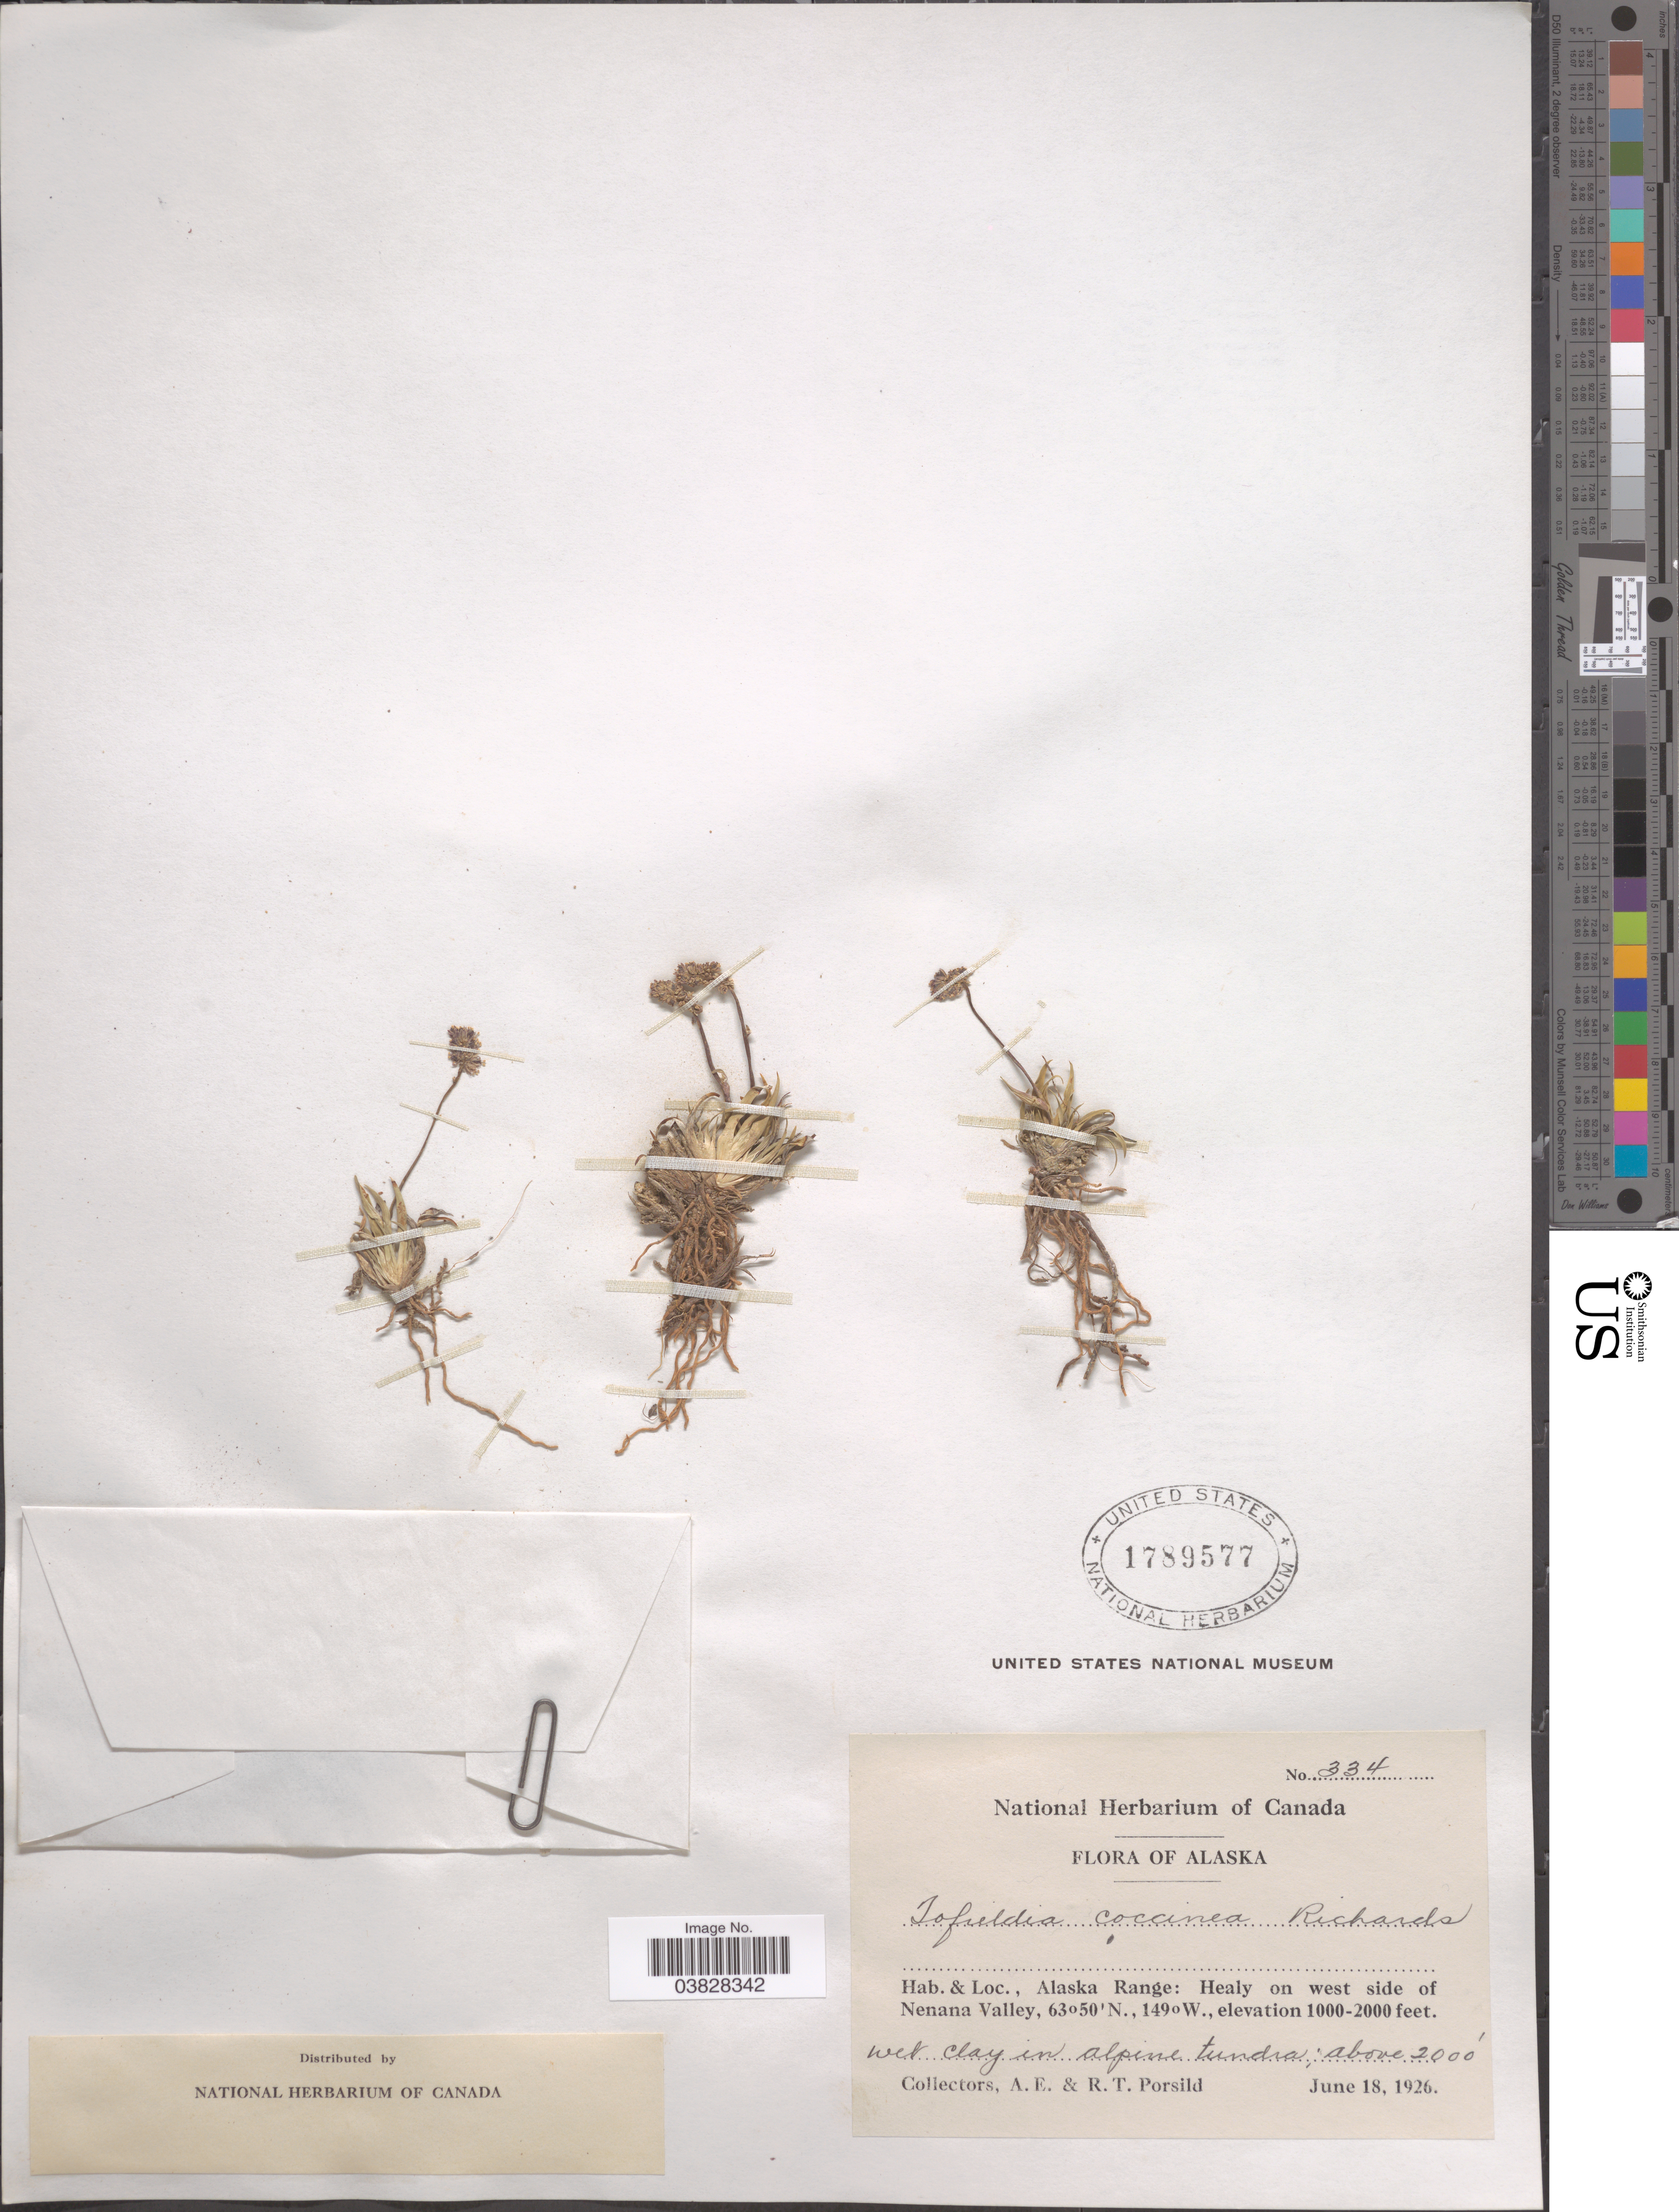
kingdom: Plantae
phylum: Tracheophyta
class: Liliopsida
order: Alismatales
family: Tofieldiaceae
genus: Tofieldia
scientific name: Tofieldia coccinea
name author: Richardson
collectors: A. E. Porsild & R. T. Porsild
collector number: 334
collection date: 1926-06-18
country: United States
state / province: Alaska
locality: Alaska Range: Healy on west side of Nenana Valley.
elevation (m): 305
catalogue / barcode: US 1789577